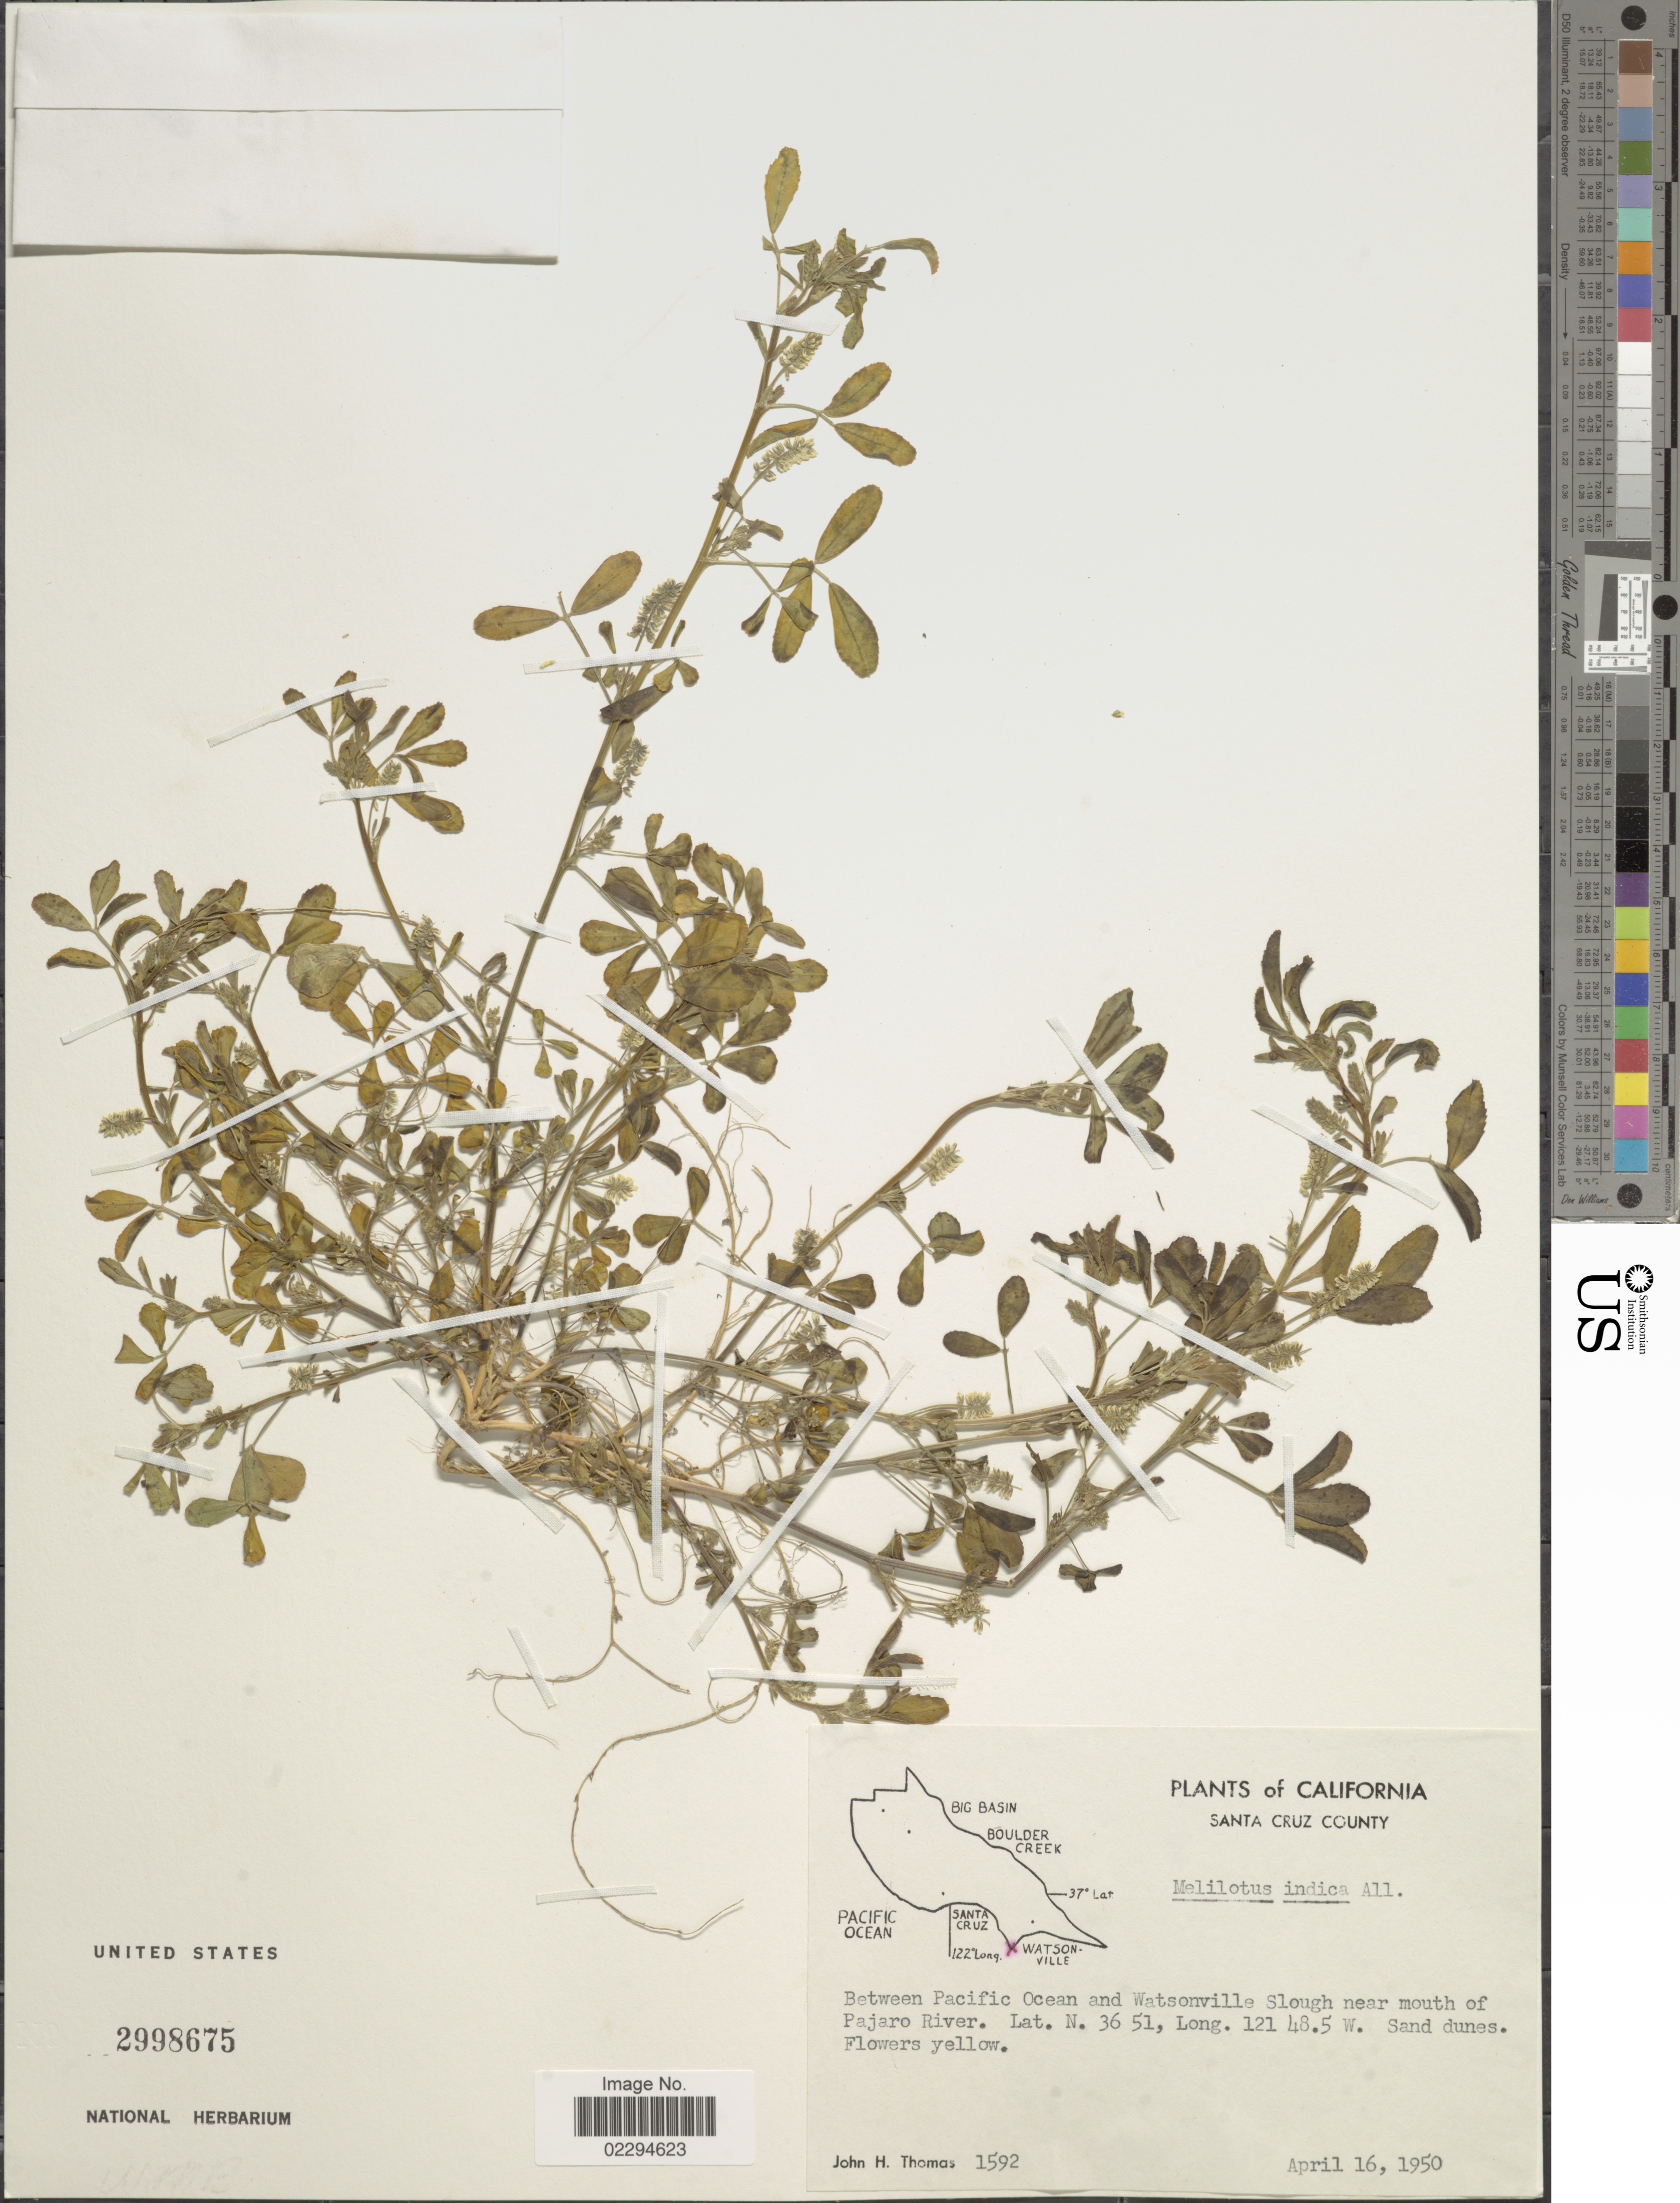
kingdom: Plantae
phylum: Tracheophyta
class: Magnoliopsida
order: Fabales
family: Fabaceae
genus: Melilotus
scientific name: Melilotus indicus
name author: (L.) All.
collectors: J. H. Thomas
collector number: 1592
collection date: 1950-04-16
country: United States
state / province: California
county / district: Santa Cruz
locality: Santa Cruz County. Between Pacific Ocean and Watsonville Slough near mouth of Pajaro River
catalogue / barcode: US 2998675